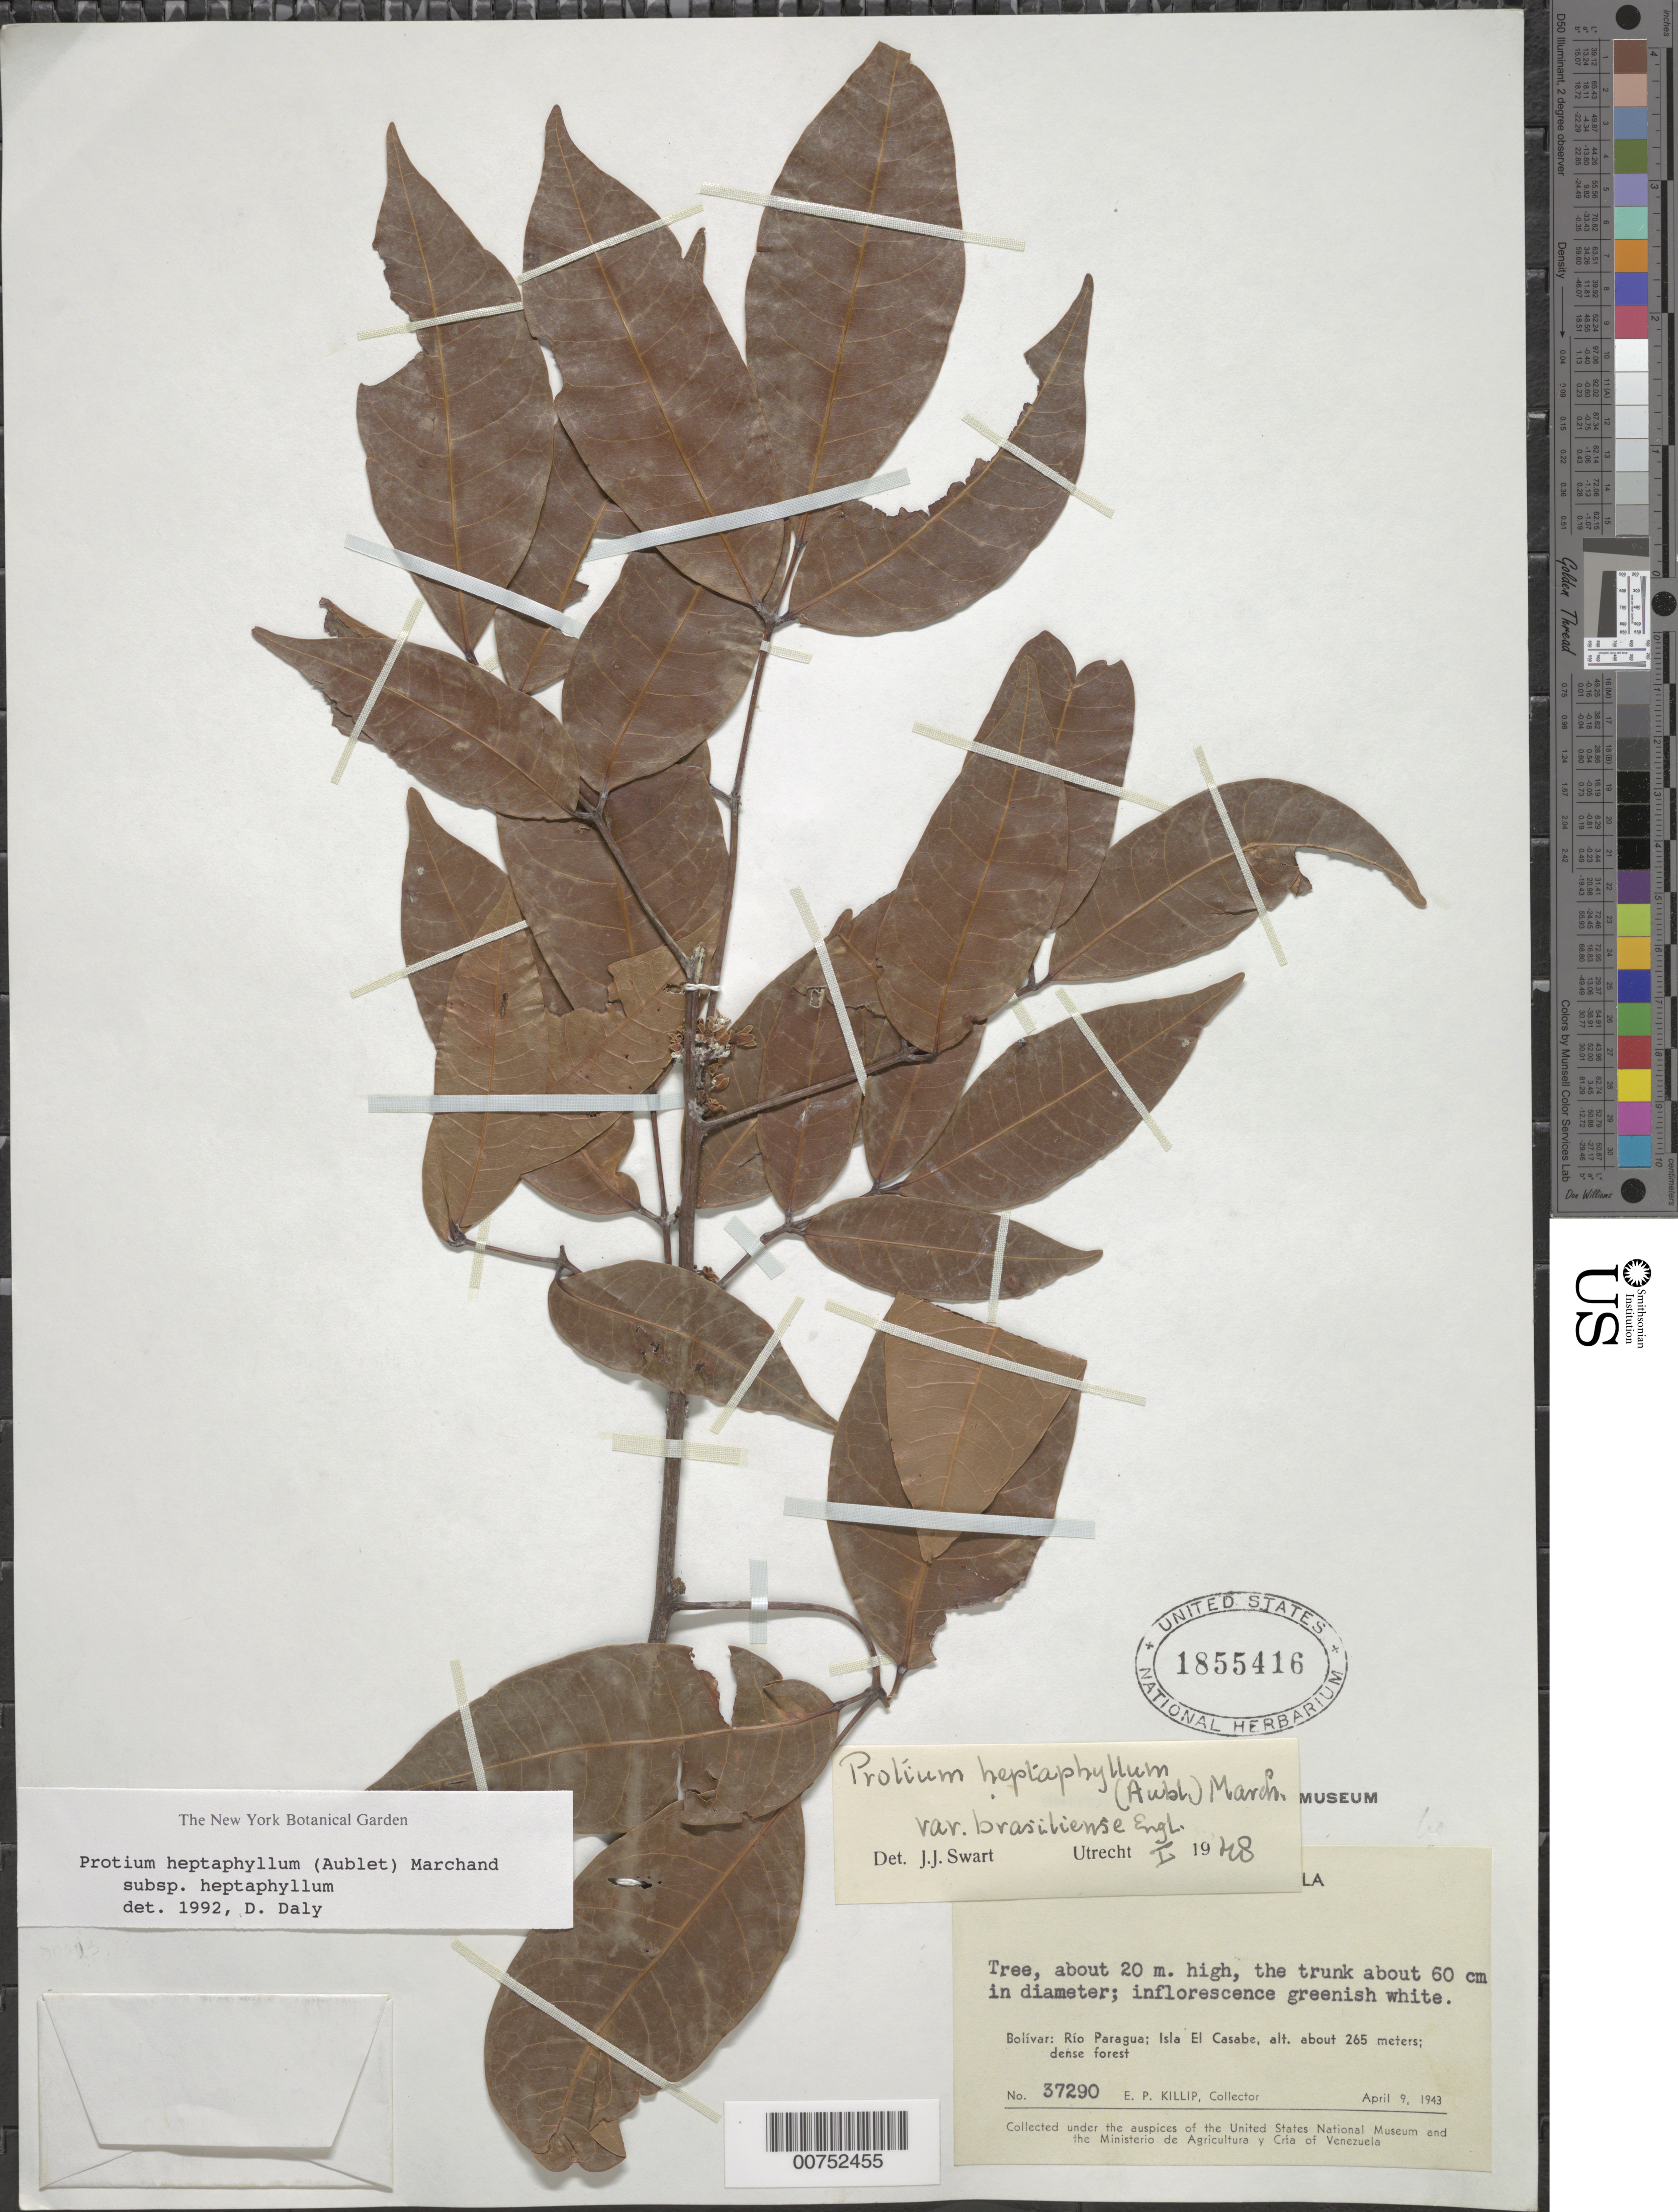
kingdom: Plantae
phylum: Tracheophyta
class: Magnoliopsida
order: Sapindales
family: Burseraceae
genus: Protium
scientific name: Protium heptaphyllum subsp. heptaphyllum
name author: (Aubl.) Marchand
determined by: Daly, D. C.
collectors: E. P. Killip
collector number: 37290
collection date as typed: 9-Apr-43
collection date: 1943-04-09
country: Venezuela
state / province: Bolívar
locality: Río Paragua, Isla El Casabe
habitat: Dense forest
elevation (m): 265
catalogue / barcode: US 1855416